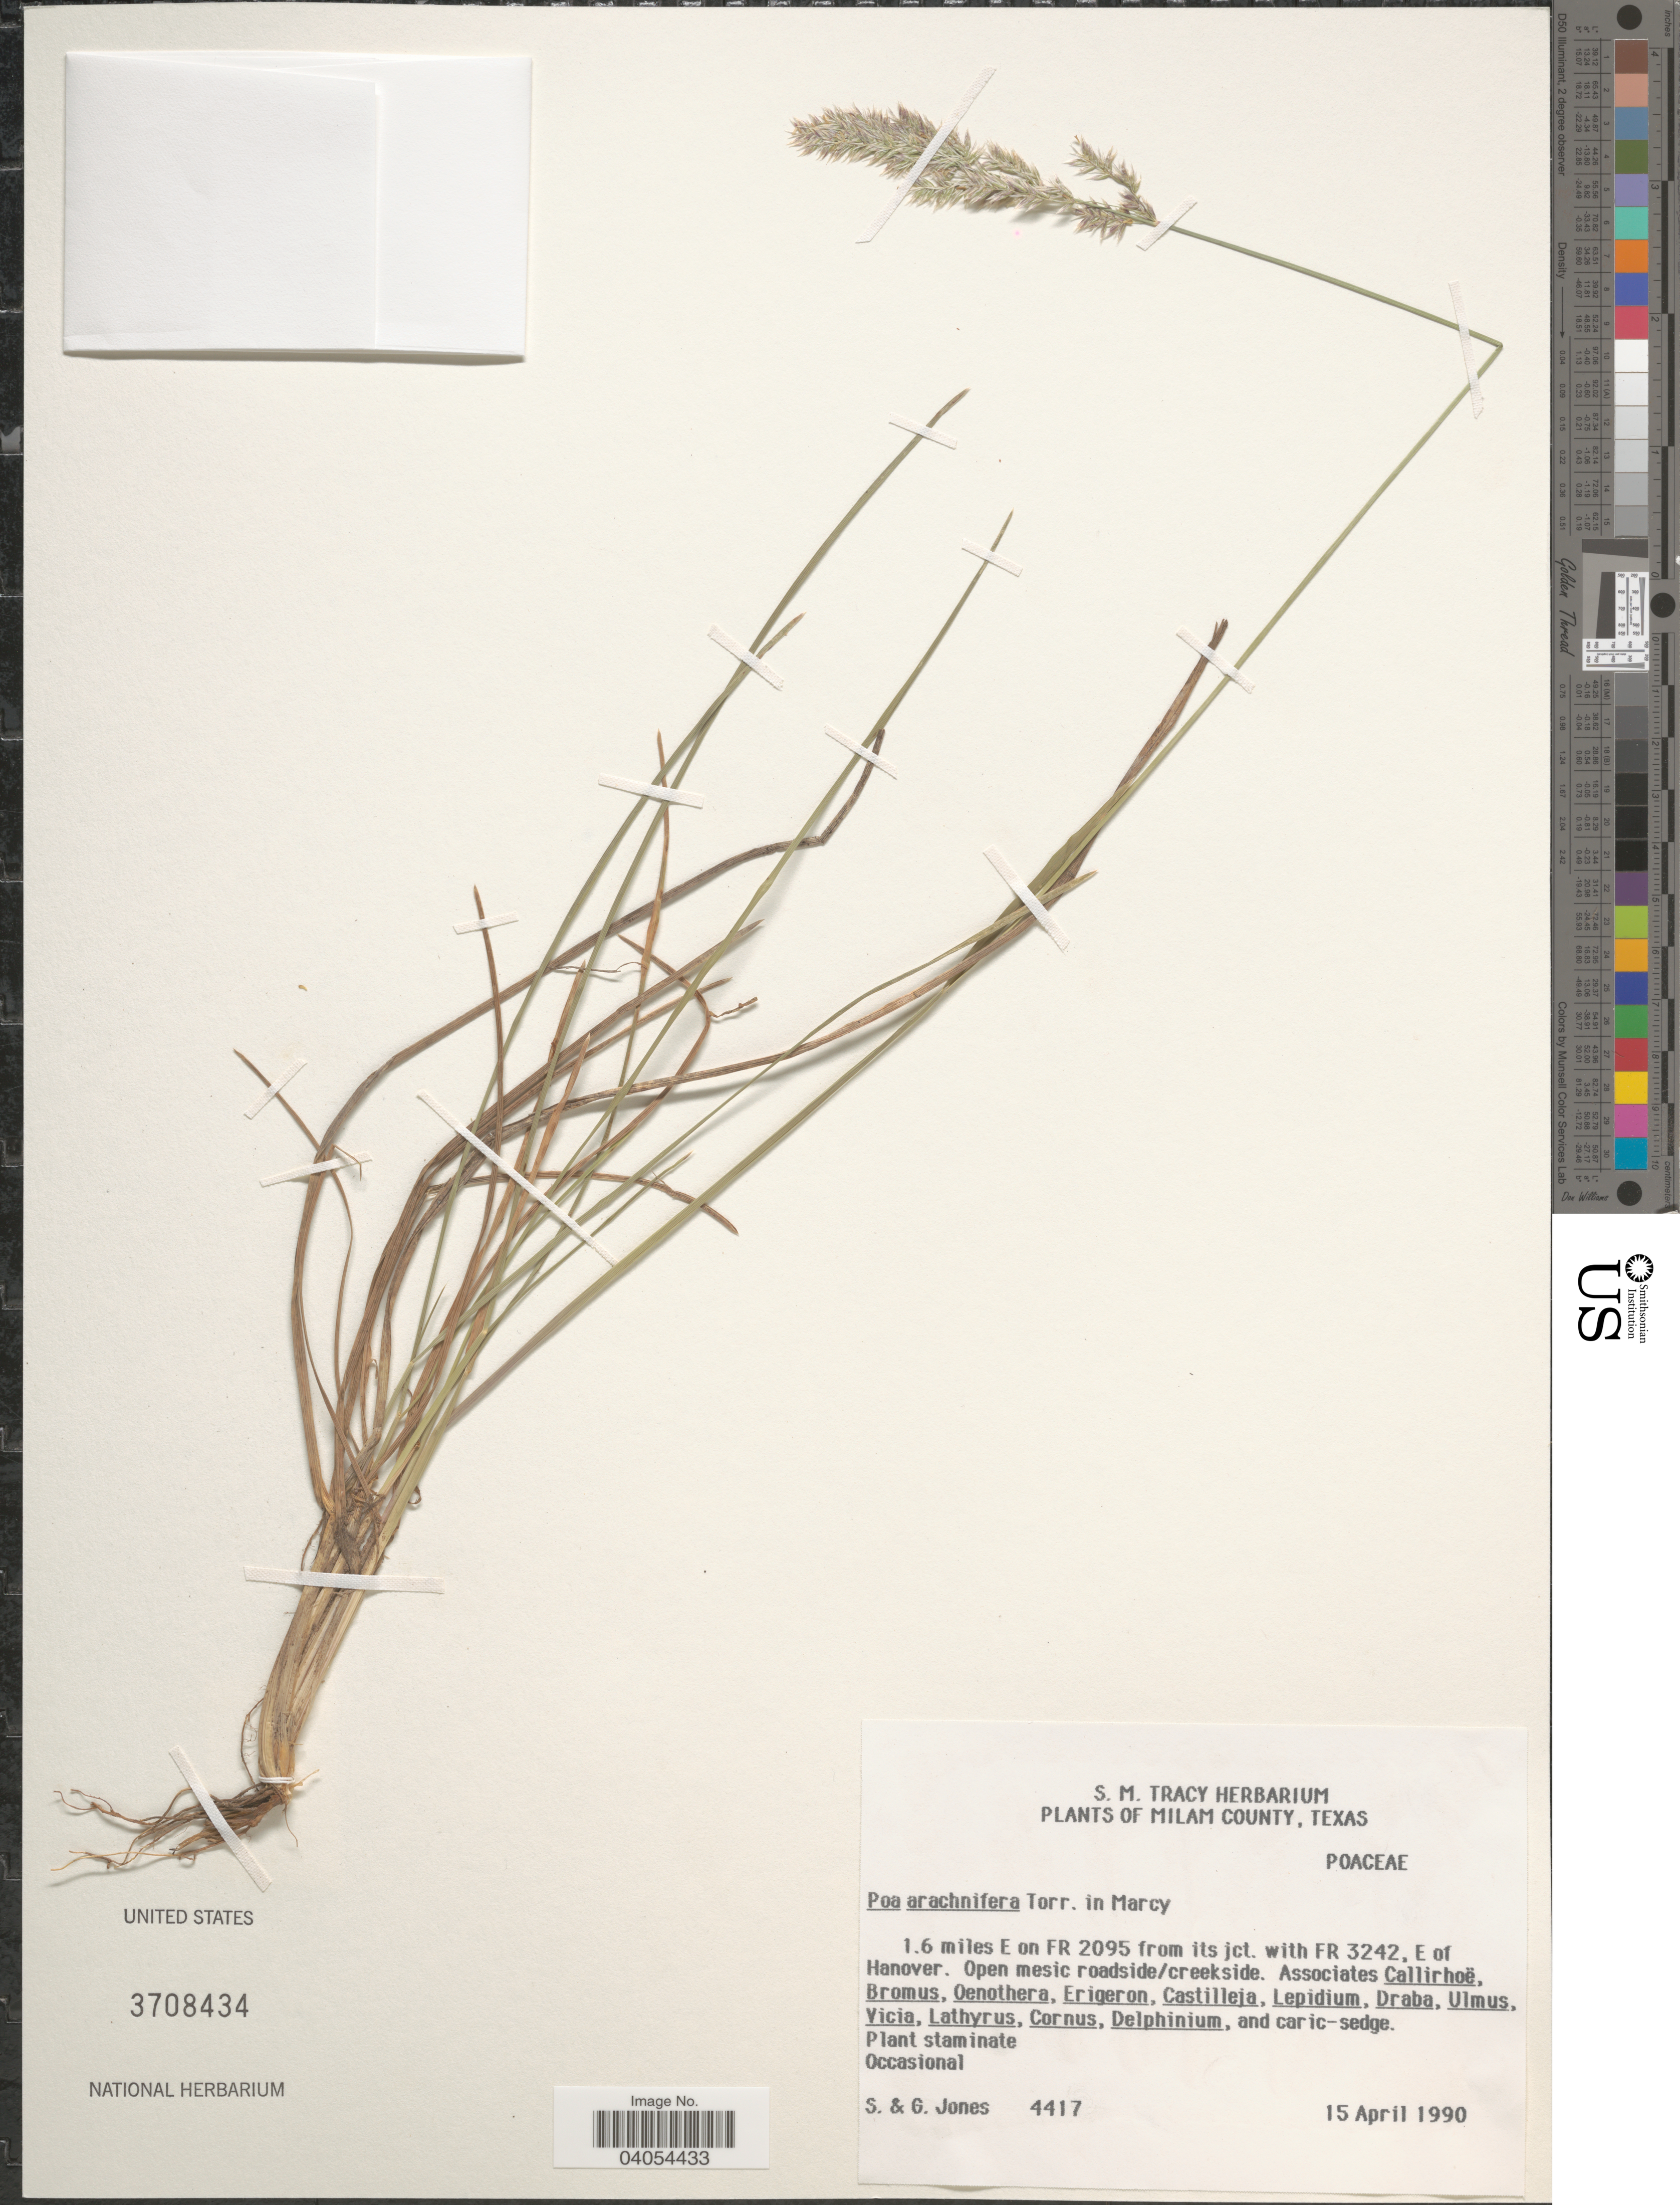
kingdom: Plantae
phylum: Tracheophyta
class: Liliopsida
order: Poales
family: Poaceae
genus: Poa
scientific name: Poa arachnifera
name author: Torr.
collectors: S. Jones & G. Jones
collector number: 4417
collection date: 1990-04-15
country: United States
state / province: Texas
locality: Milam County. 1.6 miles E on FR 2095 from its jct. with FR 3242, E of Hanover.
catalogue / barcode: US 3708434